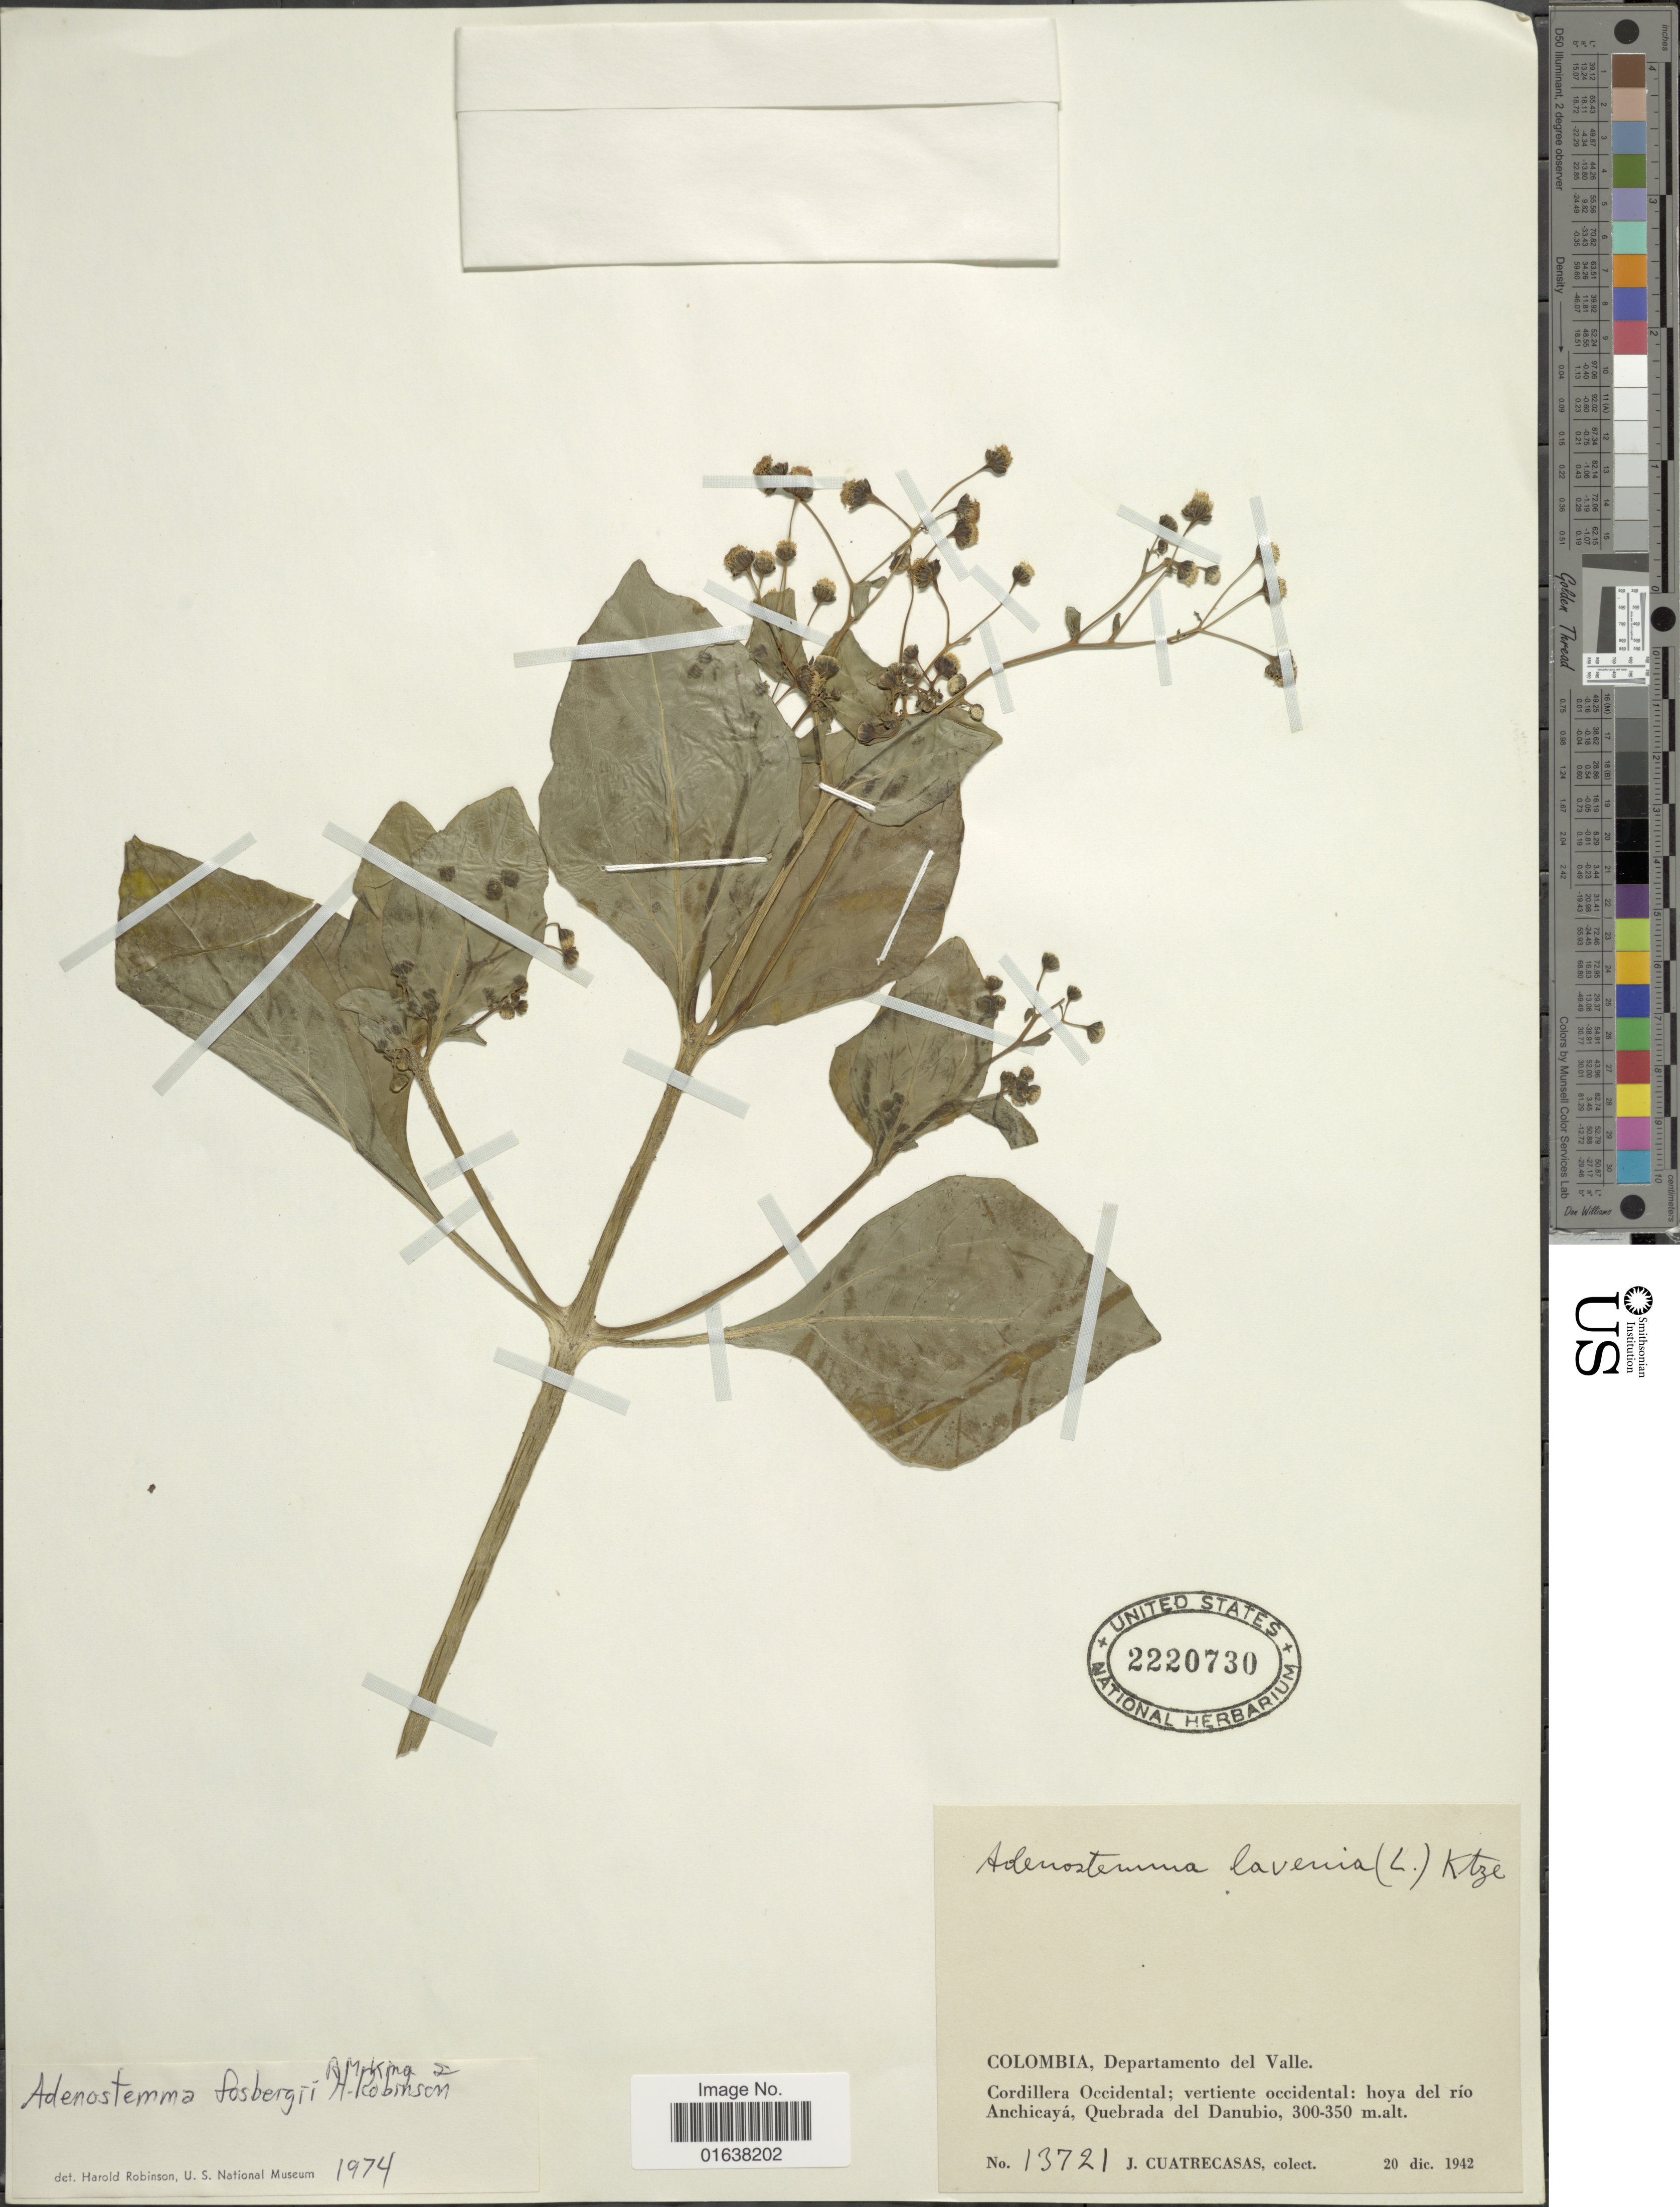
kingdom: Plantae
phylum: Tracheophyta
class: Magnoliopsida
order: Asterales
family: Asteraceae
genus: Adenostemma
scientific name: Adenostemma fosbergii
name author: R.M. King & H. Rob.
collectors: J. Cuatrecasas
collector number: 13721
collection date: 1942-12-20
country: Colombia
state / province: Valle del Cauca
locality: Departamento del Valle. Cordillera Occidental: vertiente occidental; hoya del rio Anchicaya, Quebrada del Danubio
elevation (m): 300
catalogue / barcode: US 2220730